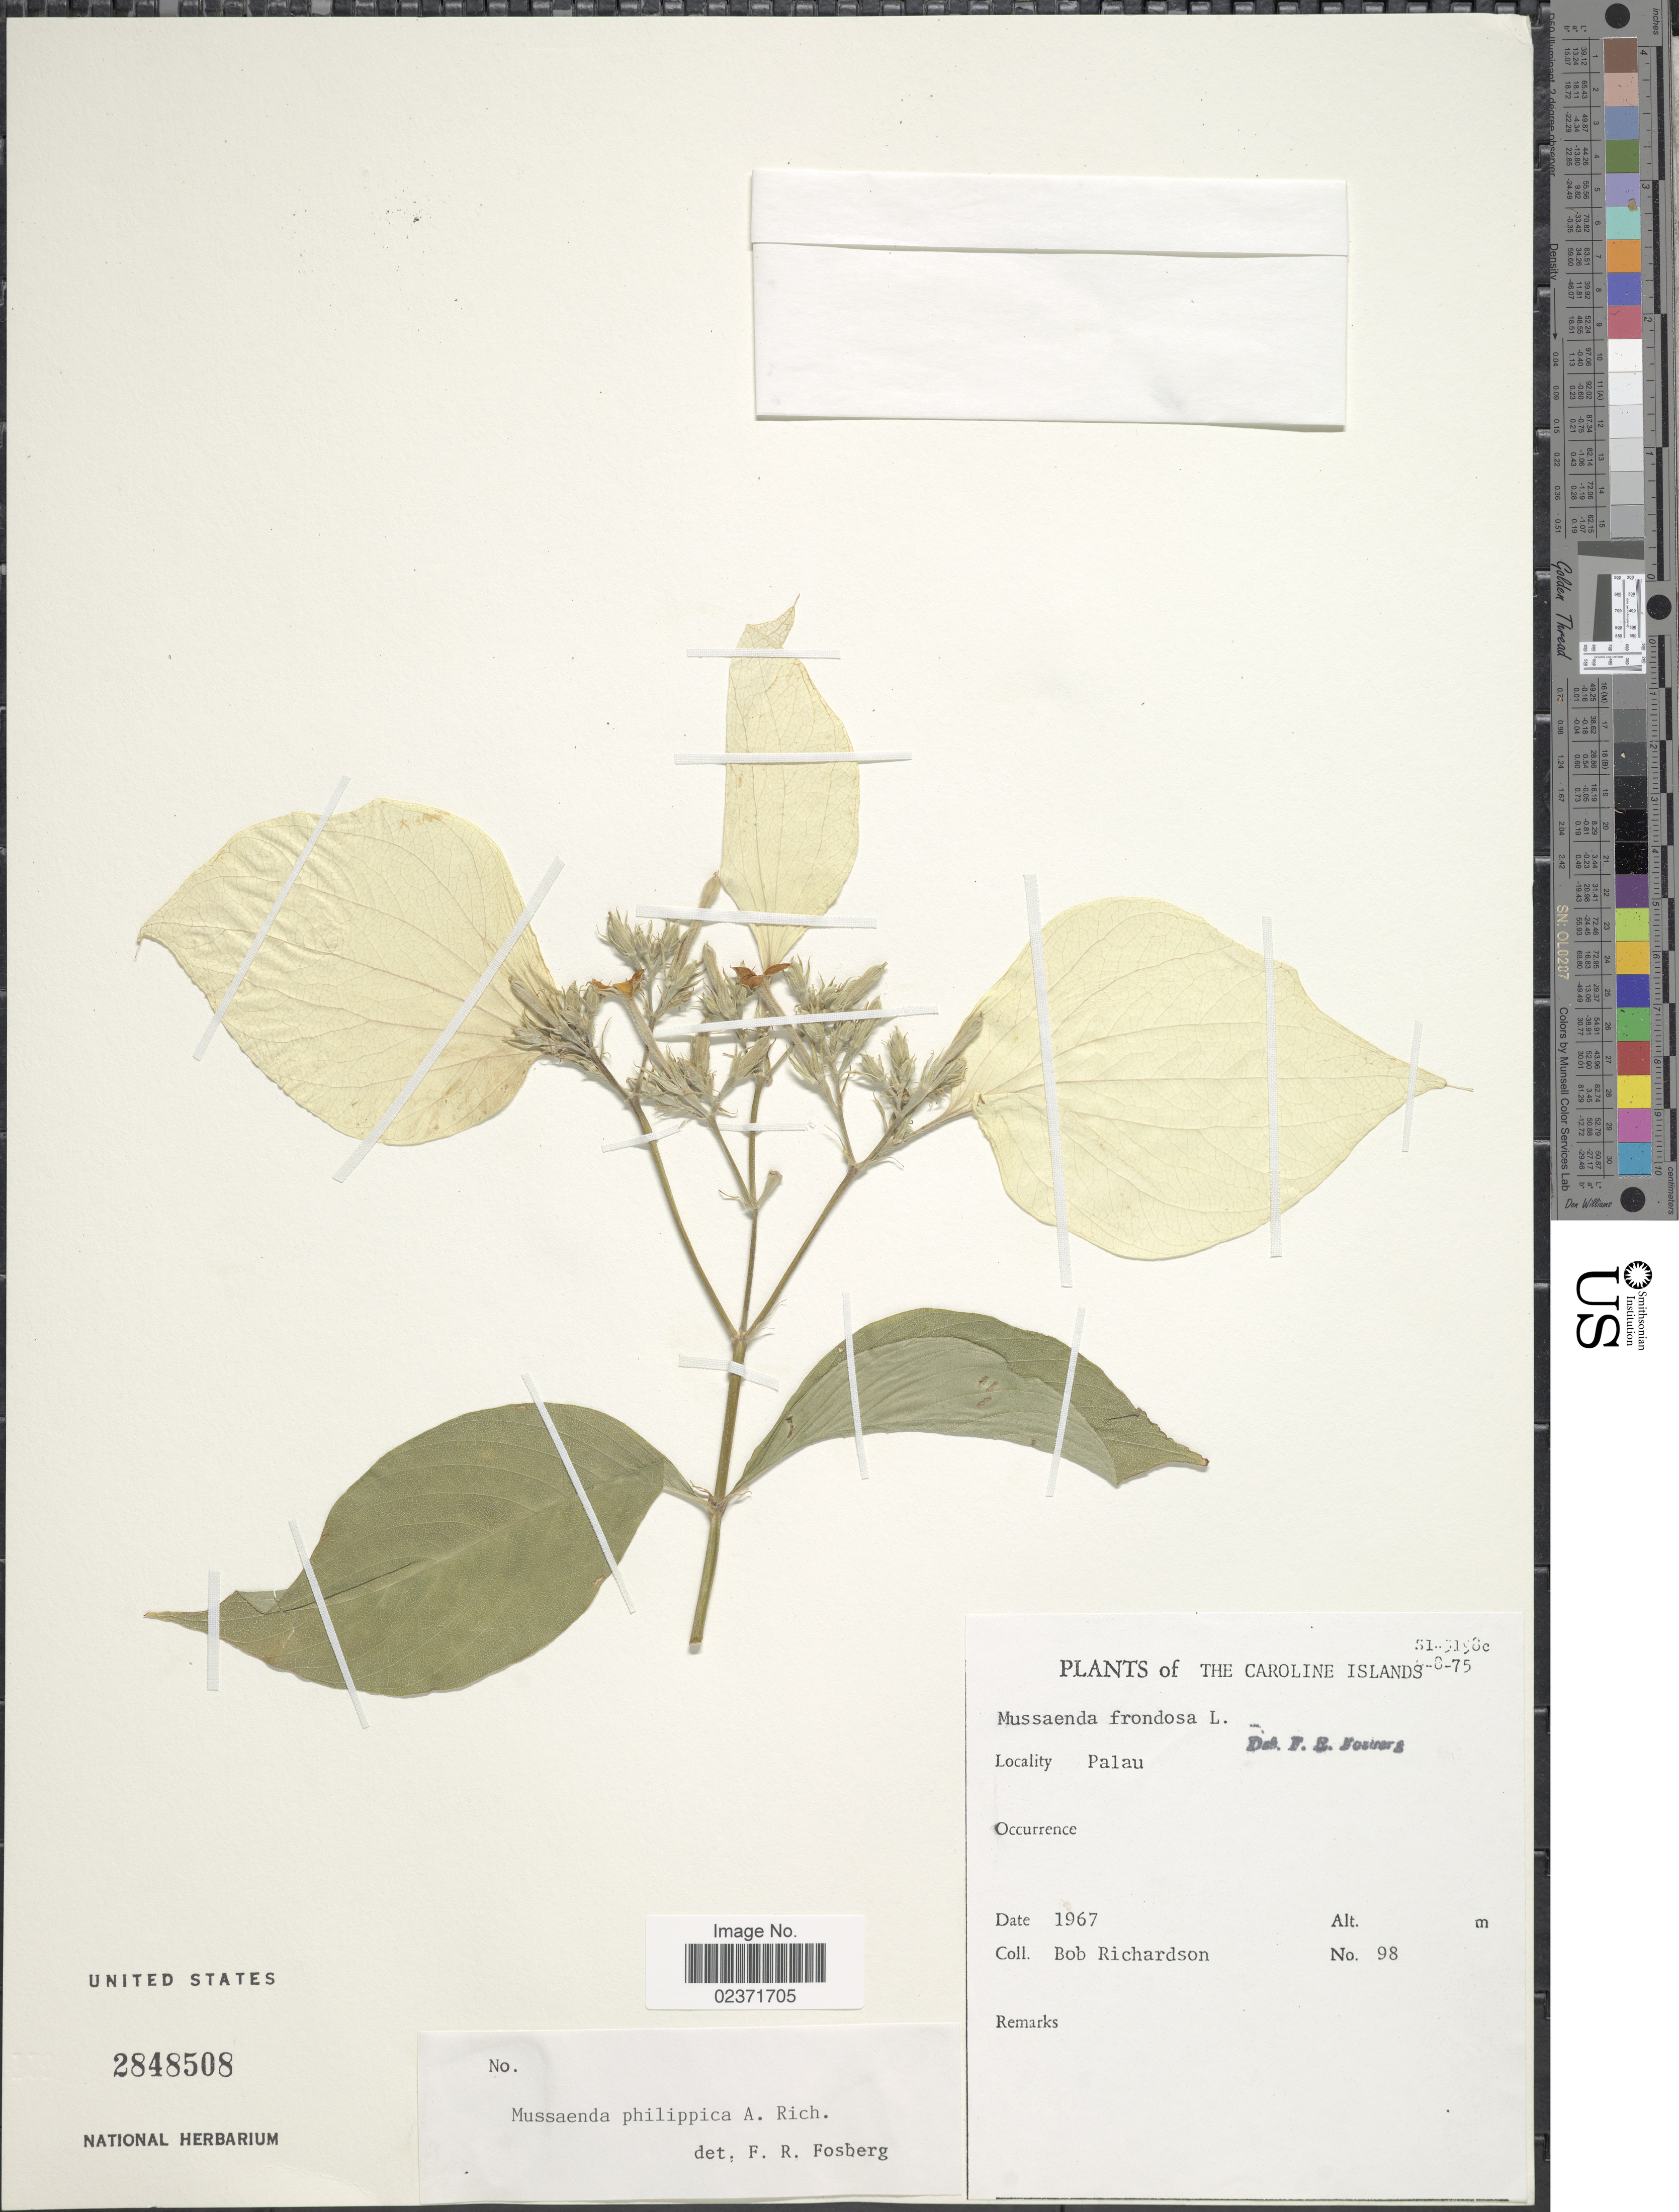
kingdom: Plantae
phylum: Tracheophyta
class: Magnoliopsida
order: Gentianales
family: Rubiaceae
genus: Mussaenda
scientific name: Mussaenda philippica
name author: A. Rich.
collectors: B. Richardson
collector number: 98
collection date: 1967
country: Palau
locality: The Caroline Islands. Palau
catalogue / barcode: US 2848508